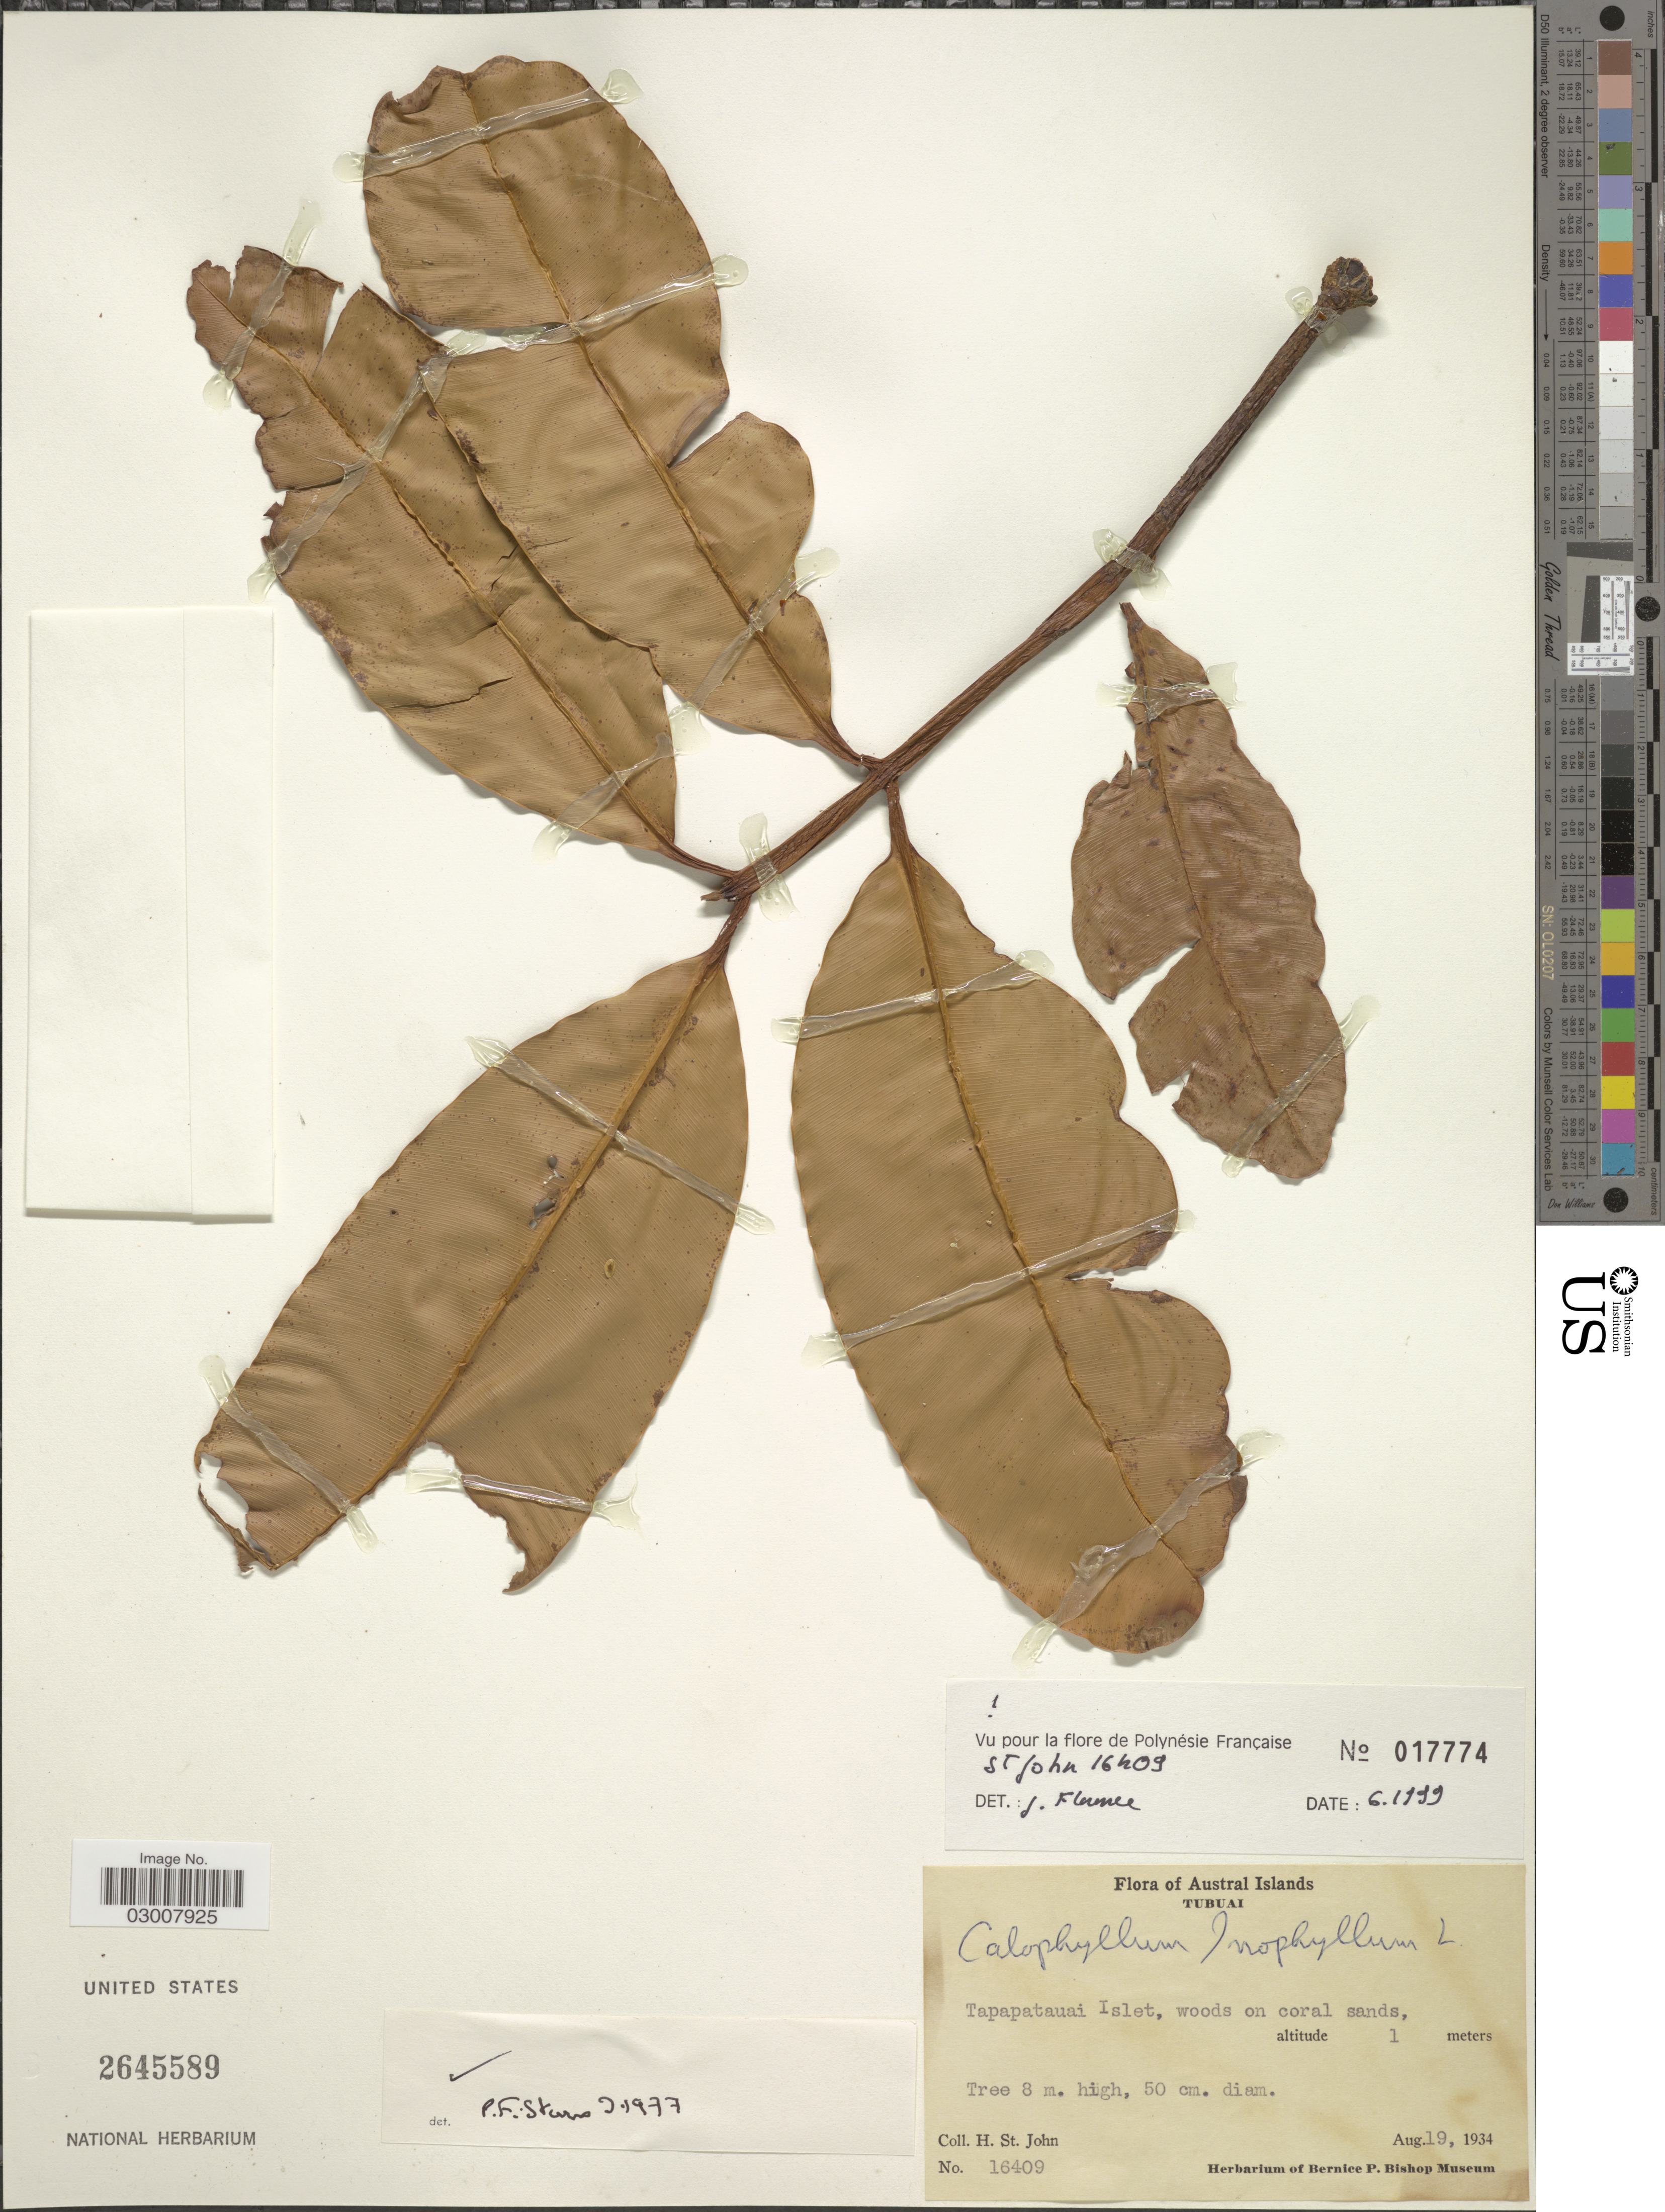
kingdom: Plantae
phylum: Tracheophyta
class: Magnoliopsida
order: Malpighiales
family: Calophyllaceae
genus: Calophyllum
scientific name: Calophyllum inophyllum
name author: L.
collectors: H. St. John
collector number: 16409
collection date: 1934-08-19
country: French Polynesia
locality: Austral Islands, Tubuai. Tapapatauai Islet.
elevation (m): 1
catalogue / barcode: US 2645589